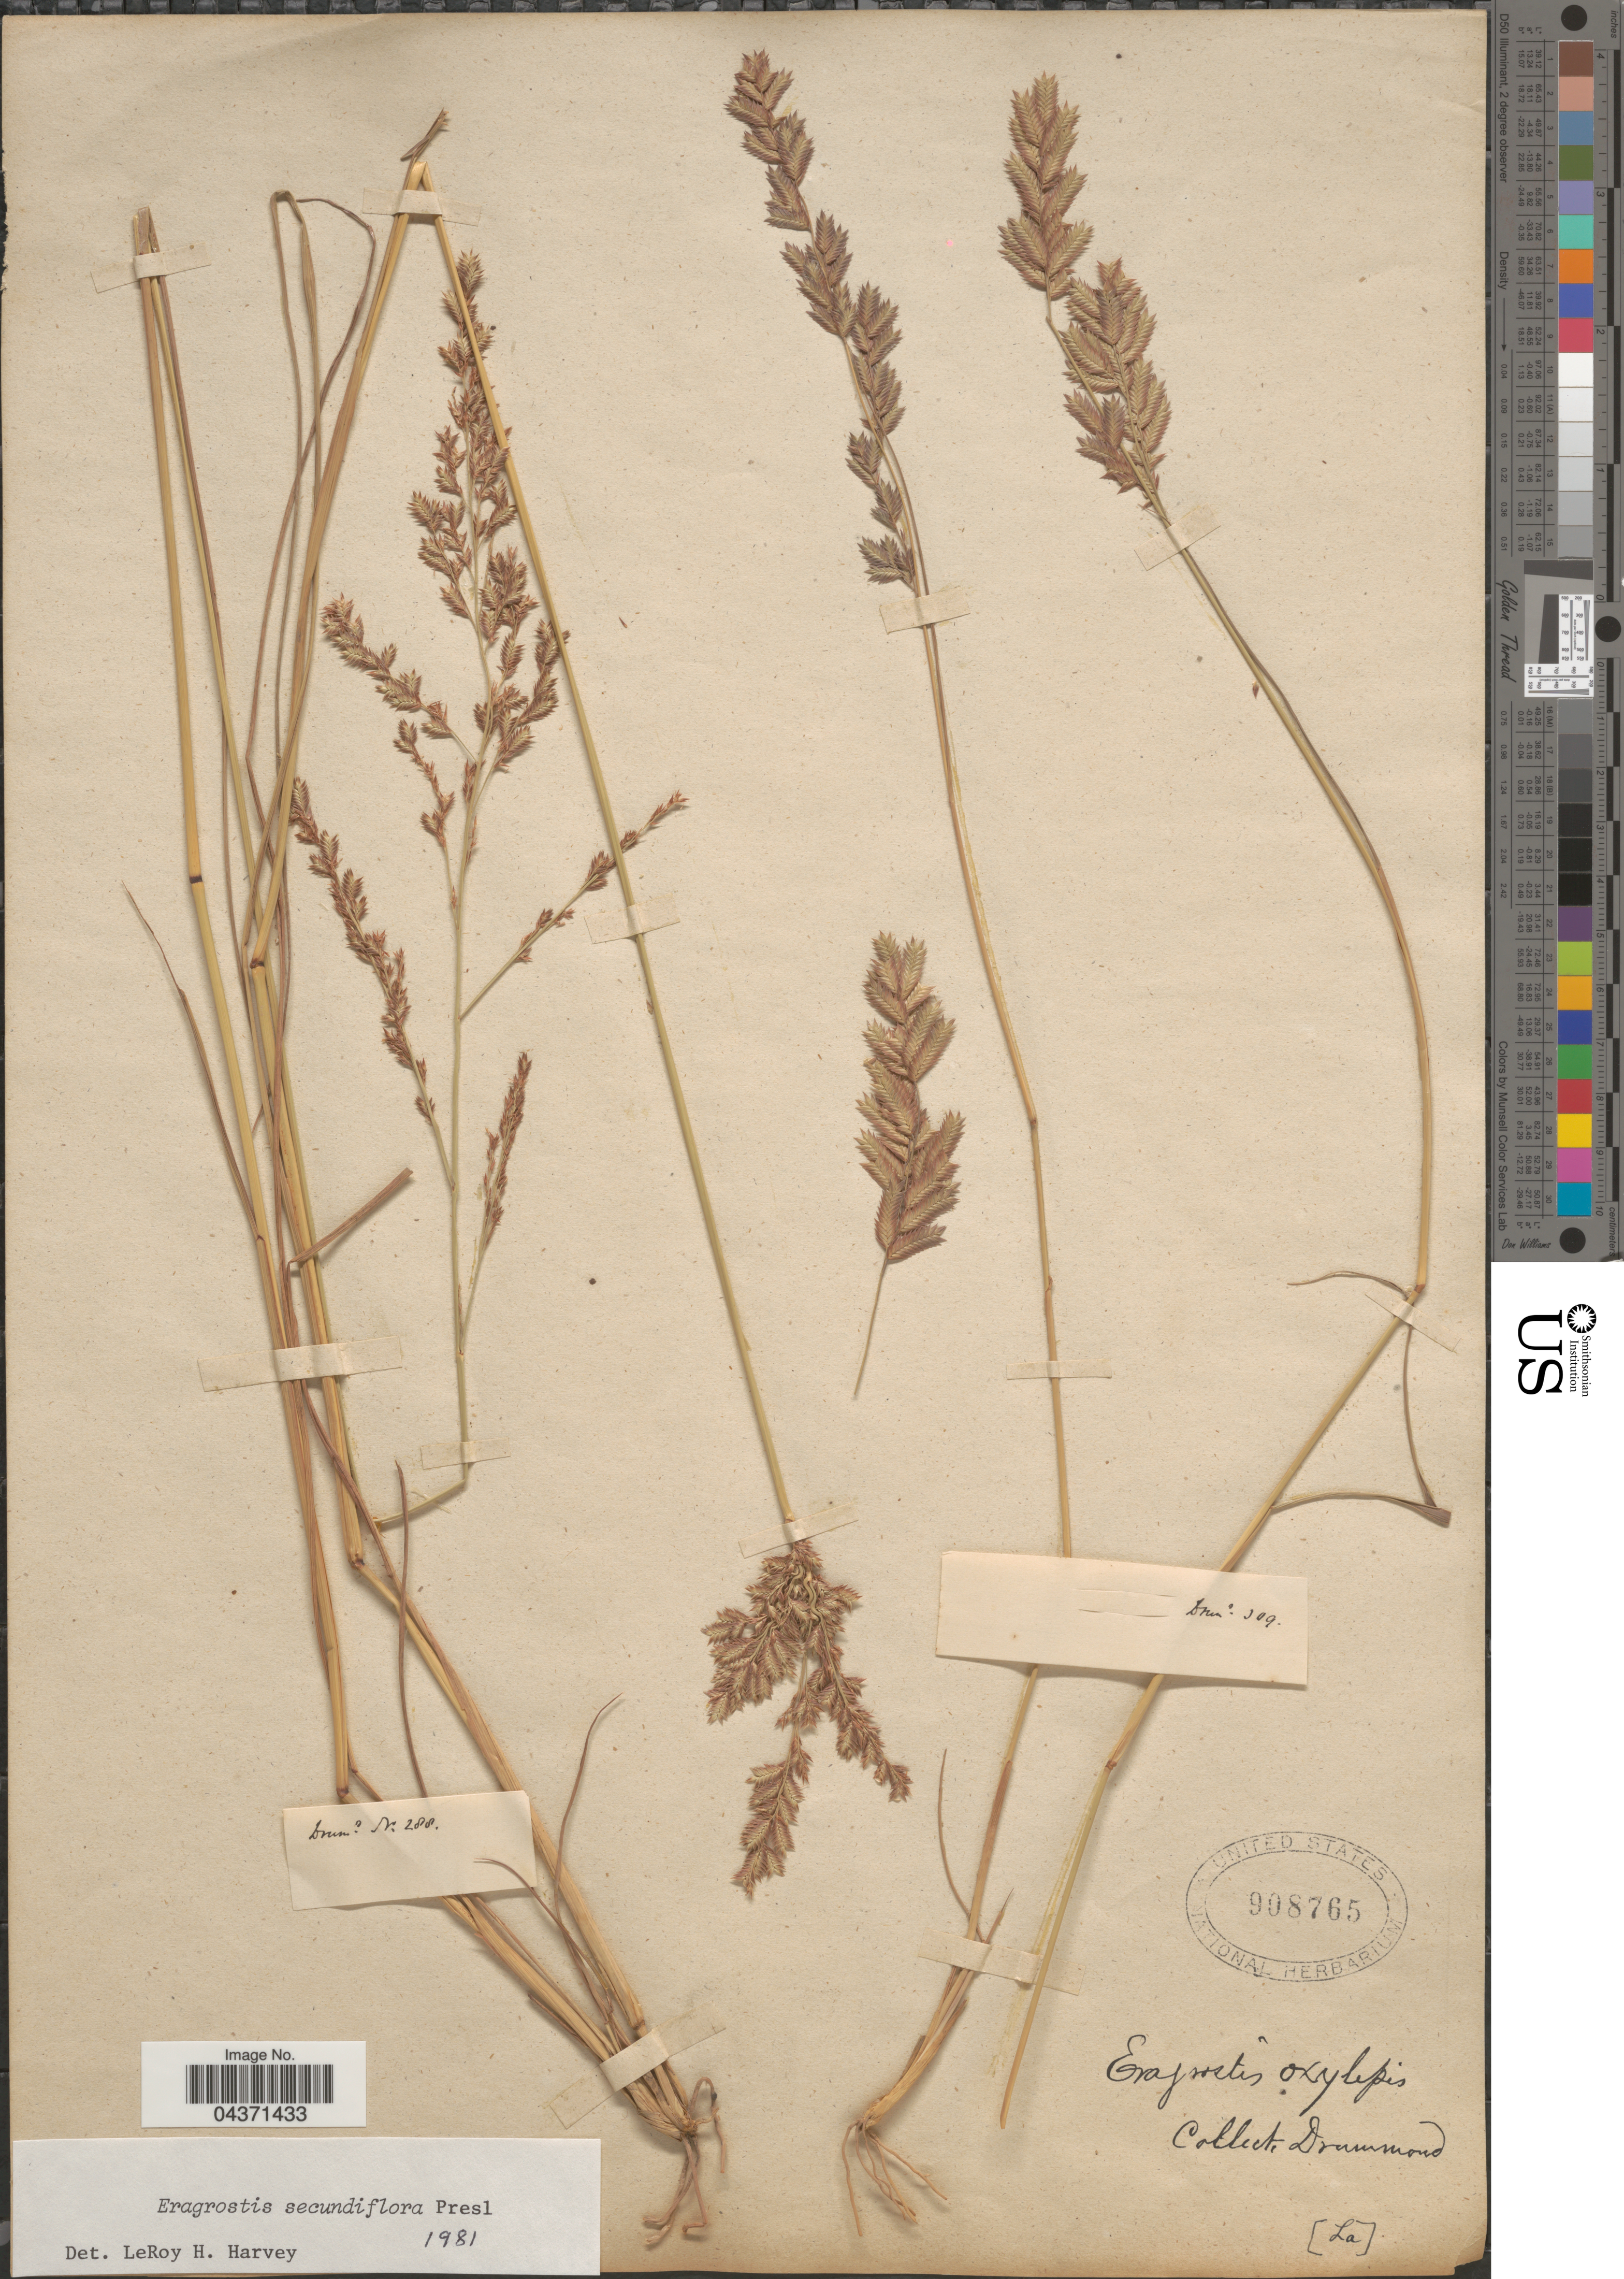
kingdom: Plantae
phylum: Tracheophyta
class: Liliopsida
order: Poales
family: Poaceae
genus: Eragrostis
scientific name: Eragrostis secundiflora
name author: J. Presl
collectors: -. Drummond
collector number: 288/309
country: United States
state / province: Louisiana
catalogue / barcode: US 908765